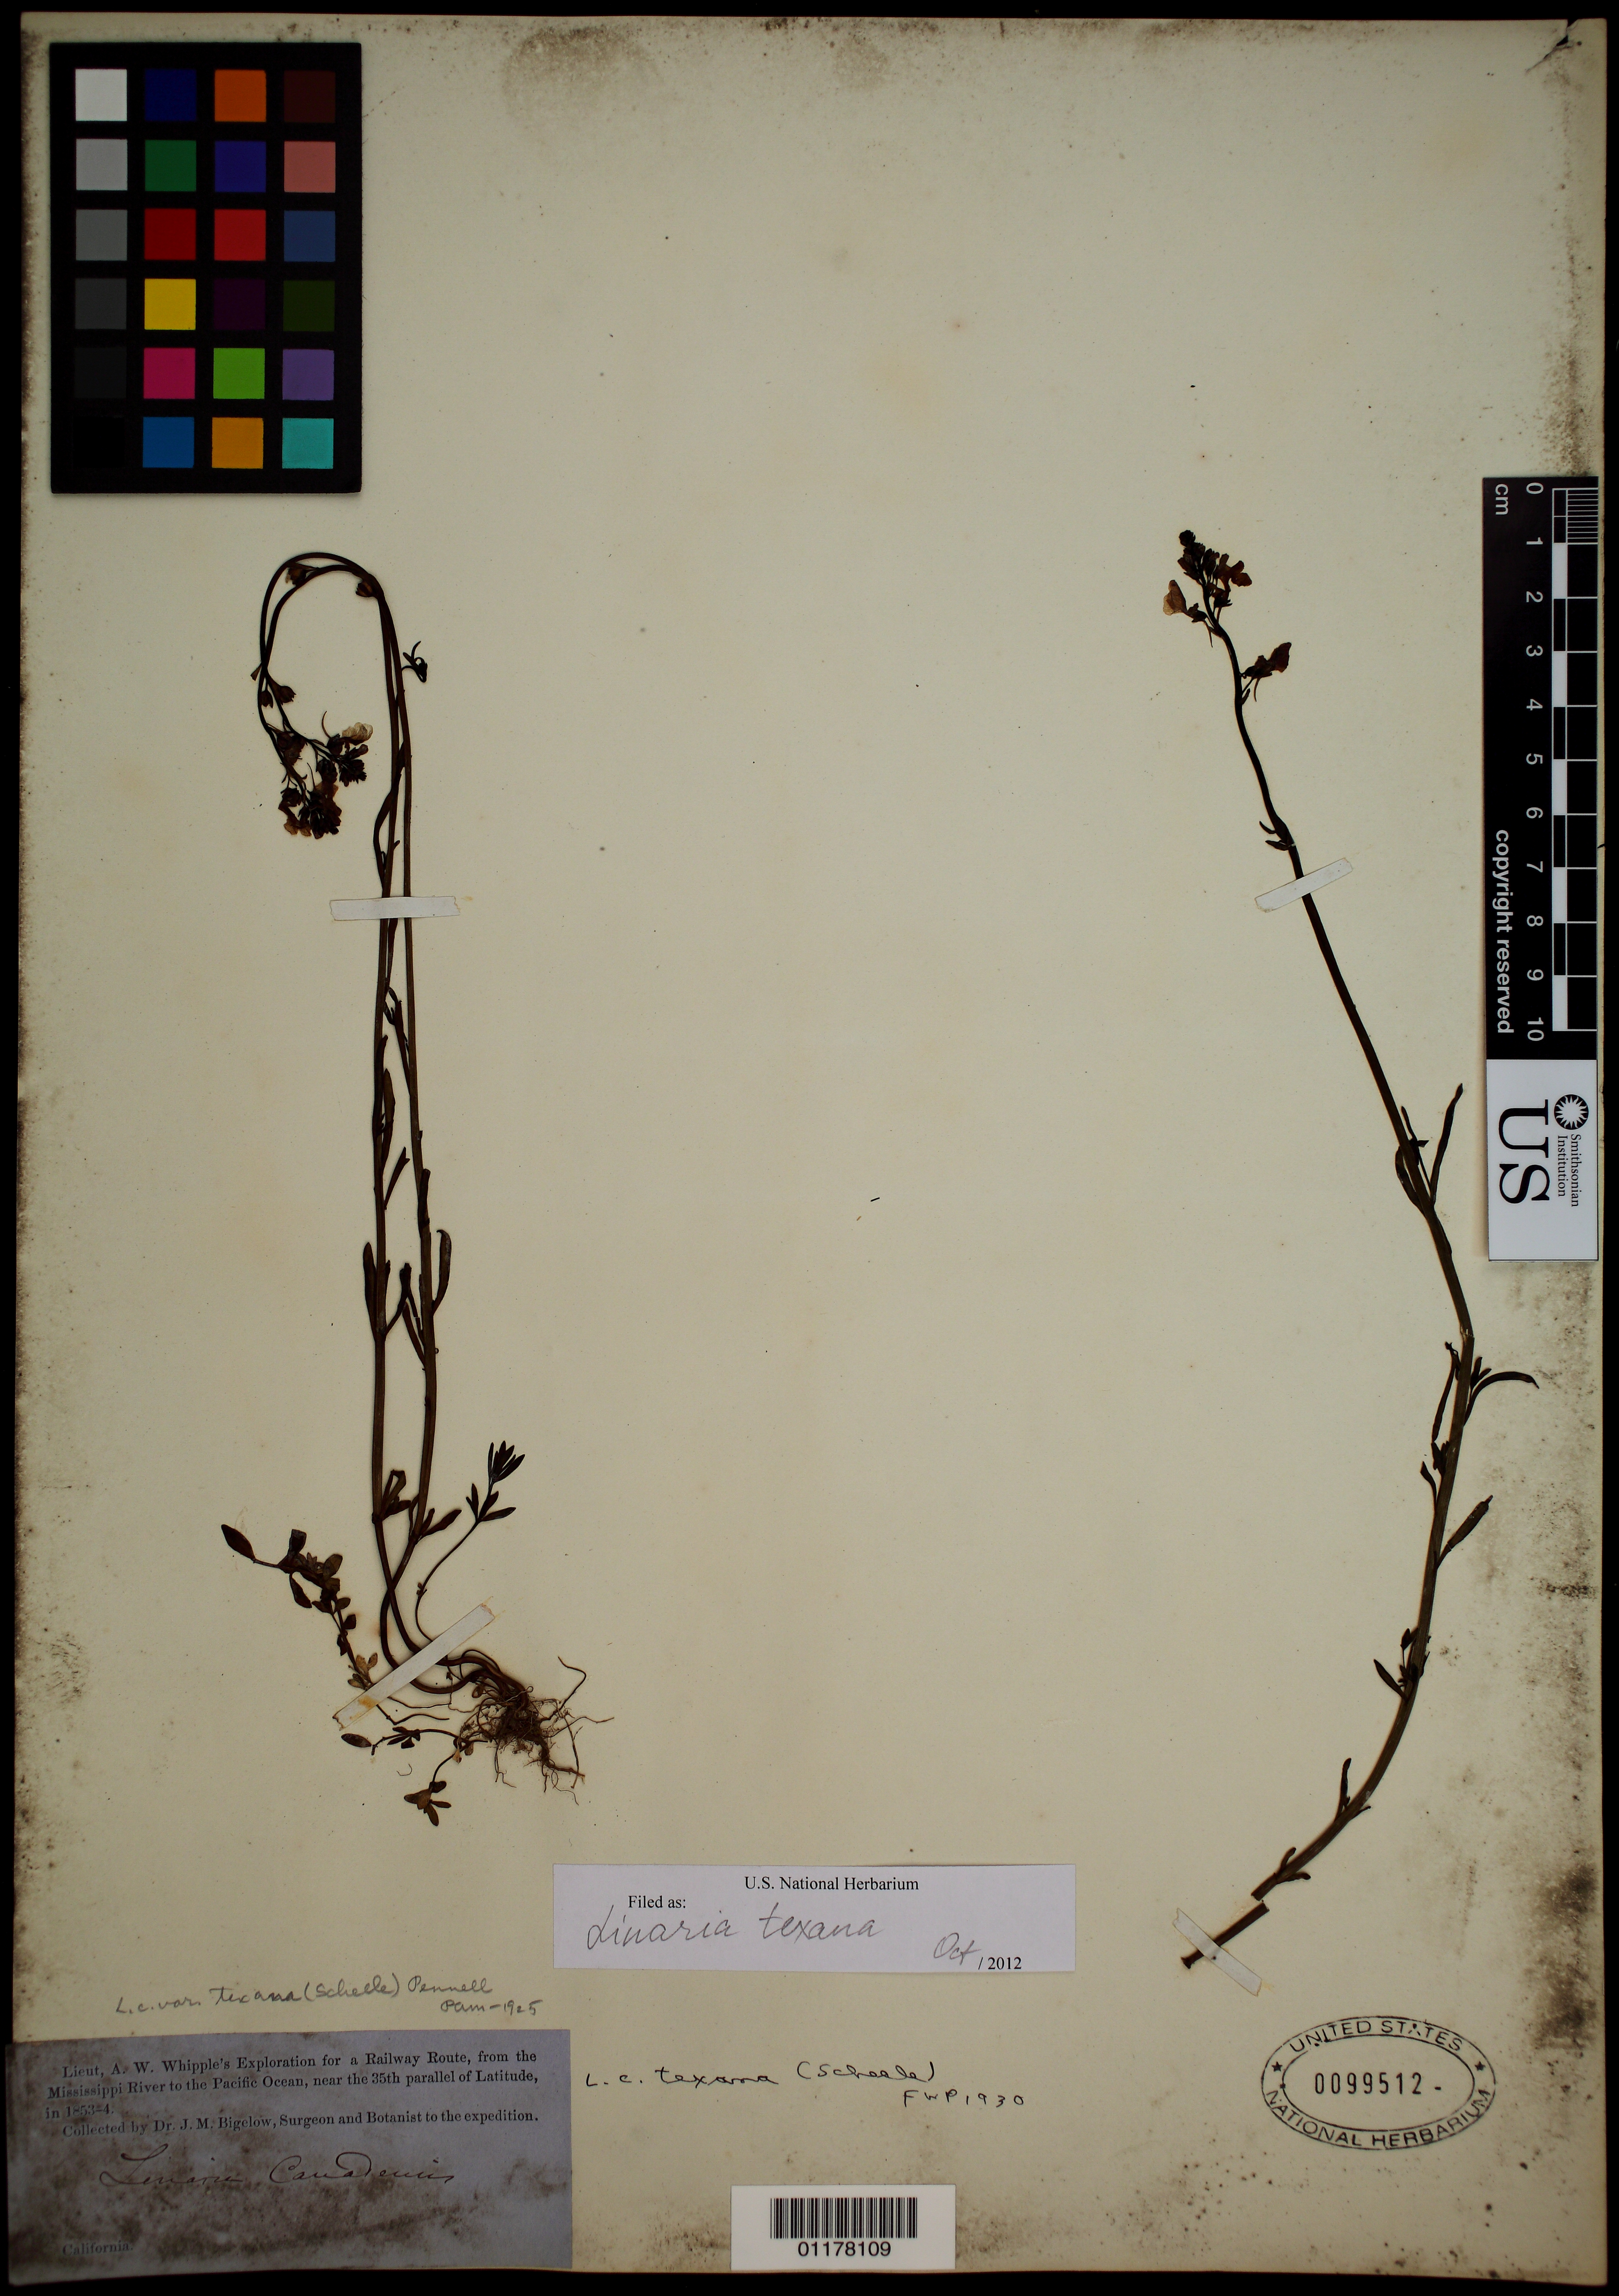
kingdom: Plantae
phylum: Tracheophyta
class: Magnoliopsida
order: Lamiales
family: Plantaginaceae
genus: Linaria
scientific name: Linaria texana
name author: Scheele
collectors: J. M. Bigelow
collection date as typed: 1853 to -- --- 1854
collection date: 1853/1854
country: United States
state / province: California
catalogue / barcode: US 99512